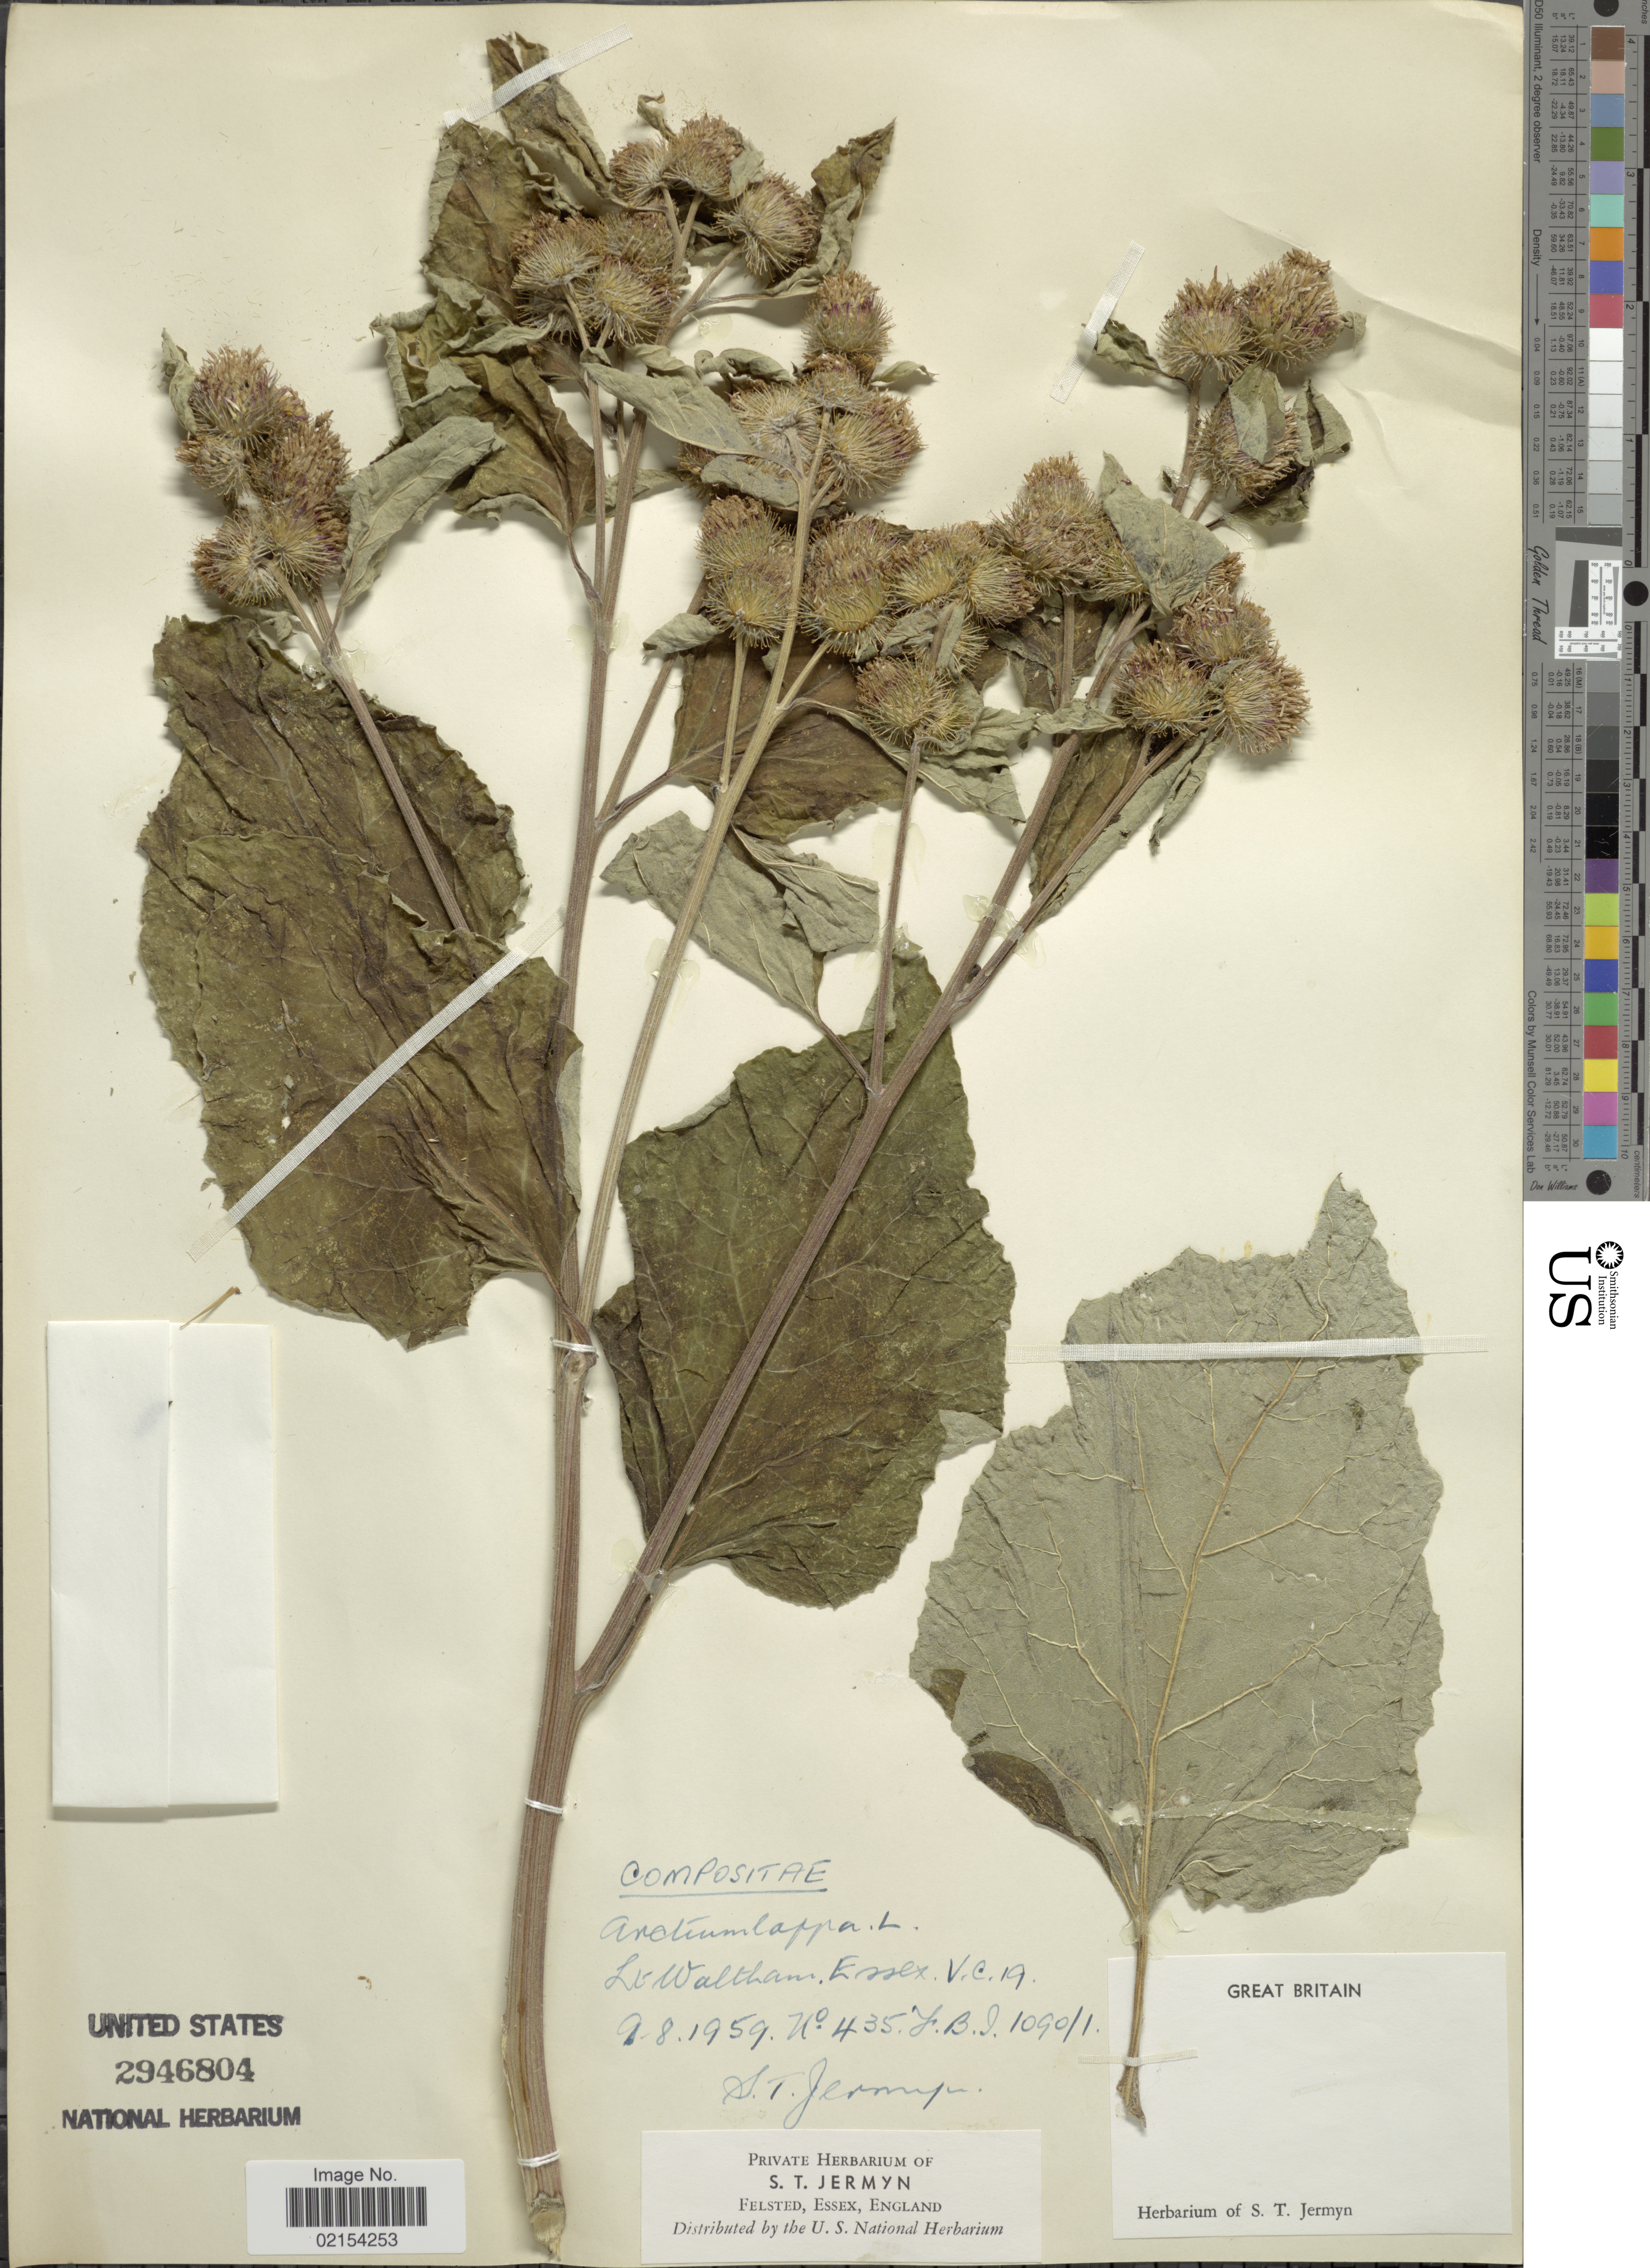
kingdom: Plantae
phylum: Tracheophyta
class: Magnoliopsida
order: Asterales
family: Asteraceae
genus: Arctium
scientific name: Arctium lappa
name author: L.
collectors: S. Jermyn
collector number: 435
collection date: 1959-08-09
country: United Kingdom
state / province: England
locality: Great Britain. lt. Waltham. Essex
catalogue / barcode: US 2946804